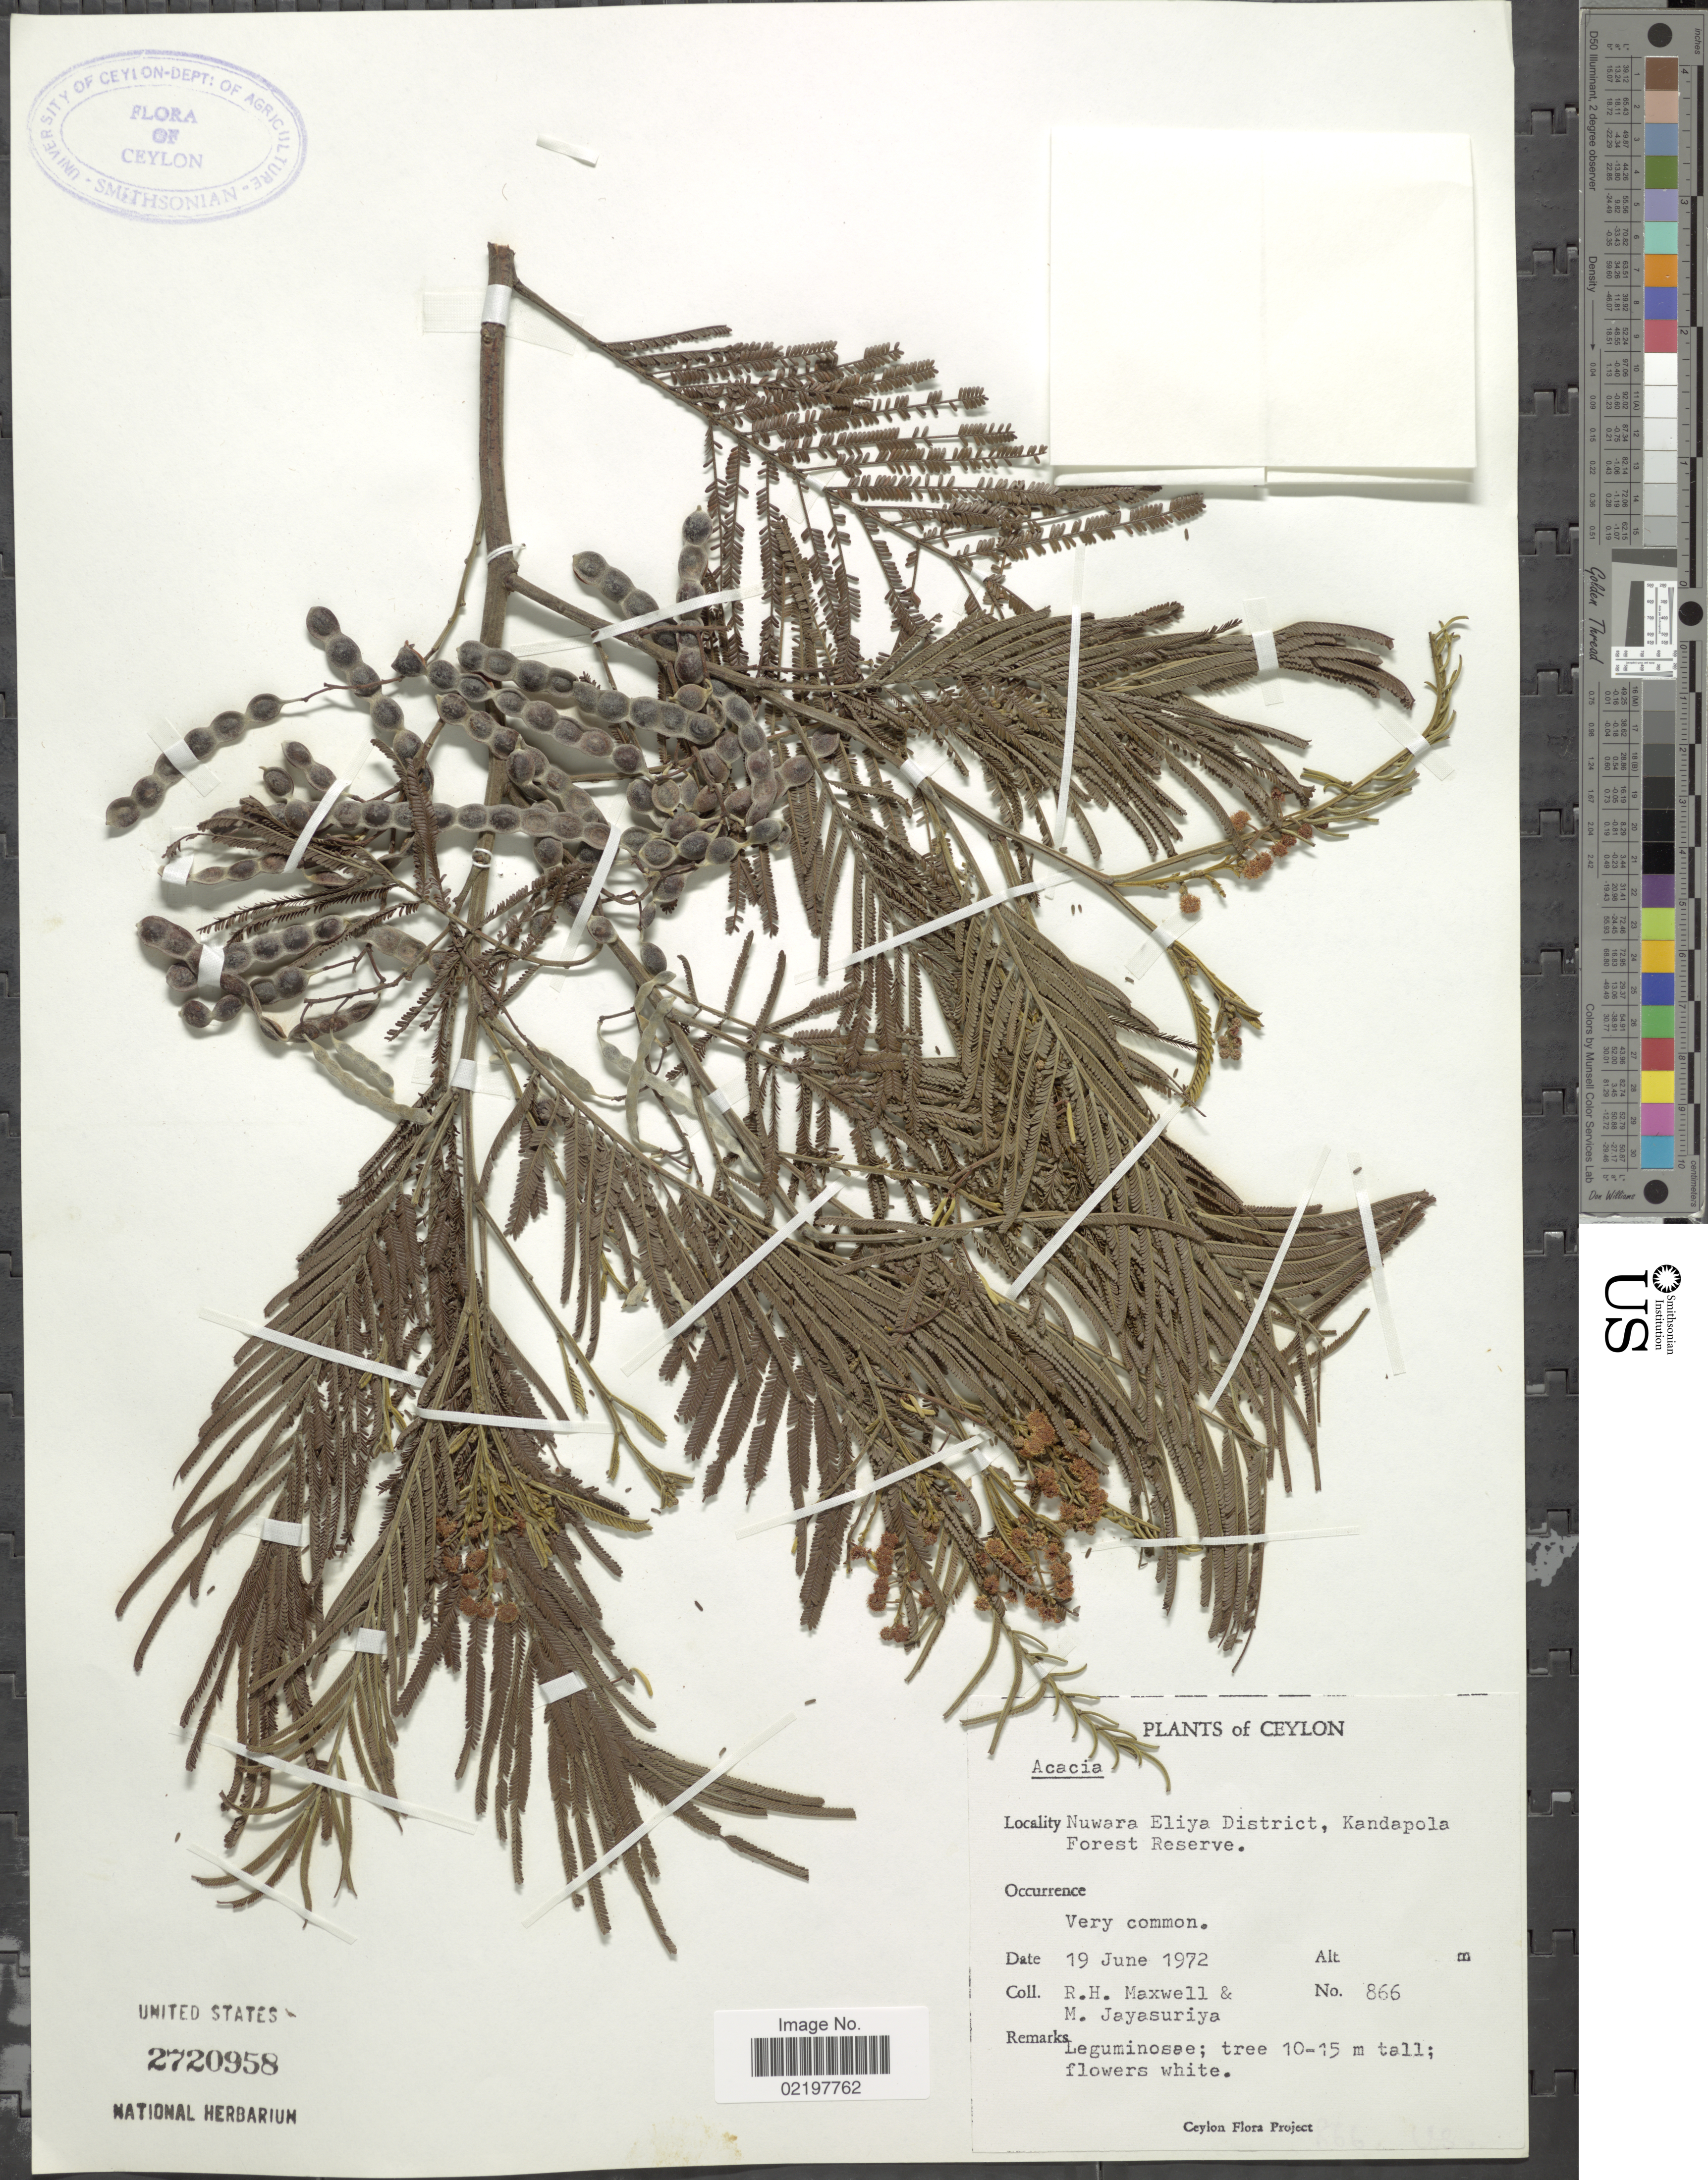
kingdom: Plantae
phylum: Tracheophyta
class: Magnoliopsida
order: Fabales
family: Fabaceae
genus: Acacia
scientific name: Acacia sp.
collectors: R. Maxwell & M. Jayasuriya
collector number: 866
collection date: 1972-06-19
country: Sri Lanka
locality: Ceylon, Nuwara Eliya District, Kandapola, Forest Reserve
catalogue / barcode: US 2720958